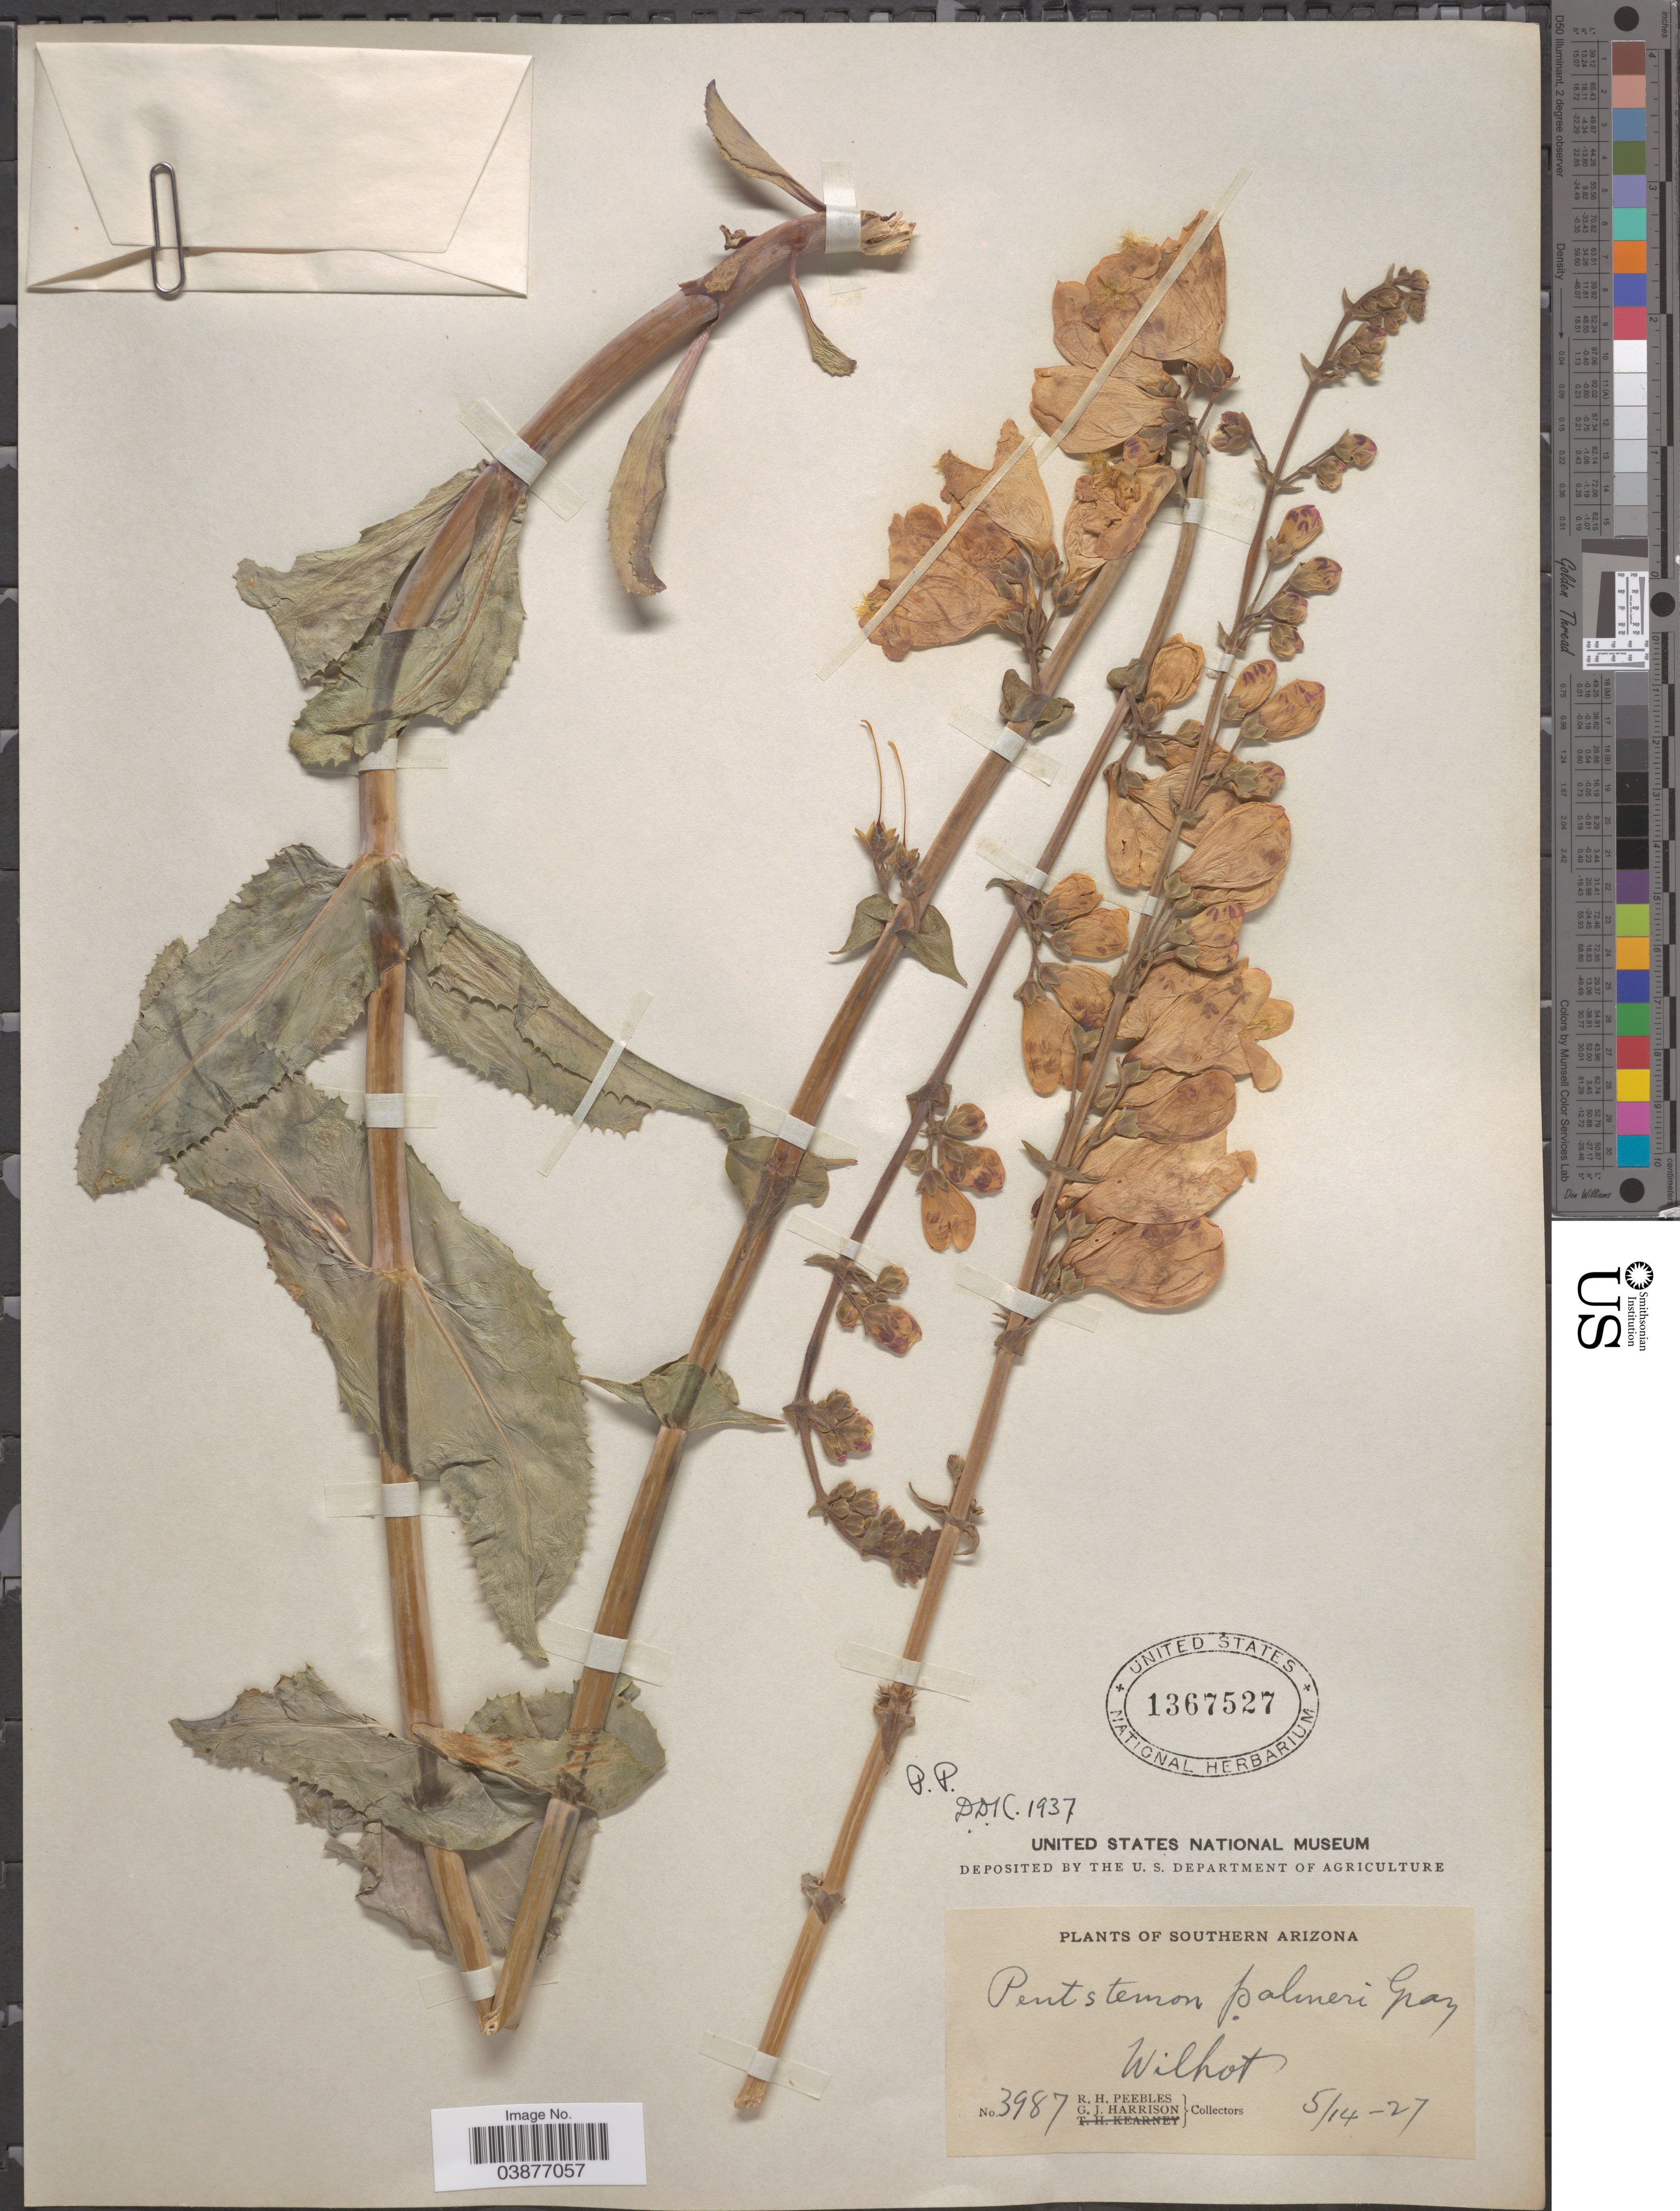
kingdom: Plantae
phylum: Tracheophyta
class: Magnoliopsida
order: Lamiales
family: Plantaginaceae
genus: Penstemon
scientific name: Penstemon palmeri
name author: A. Gray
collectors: R. H. Peebles & G. J. Harrison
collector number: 3987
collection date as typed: Transcribed d/m/y: 14/5/27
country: United States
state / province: Arizona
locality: Southern Arizona. Wilhot.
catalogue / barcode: US 1367527